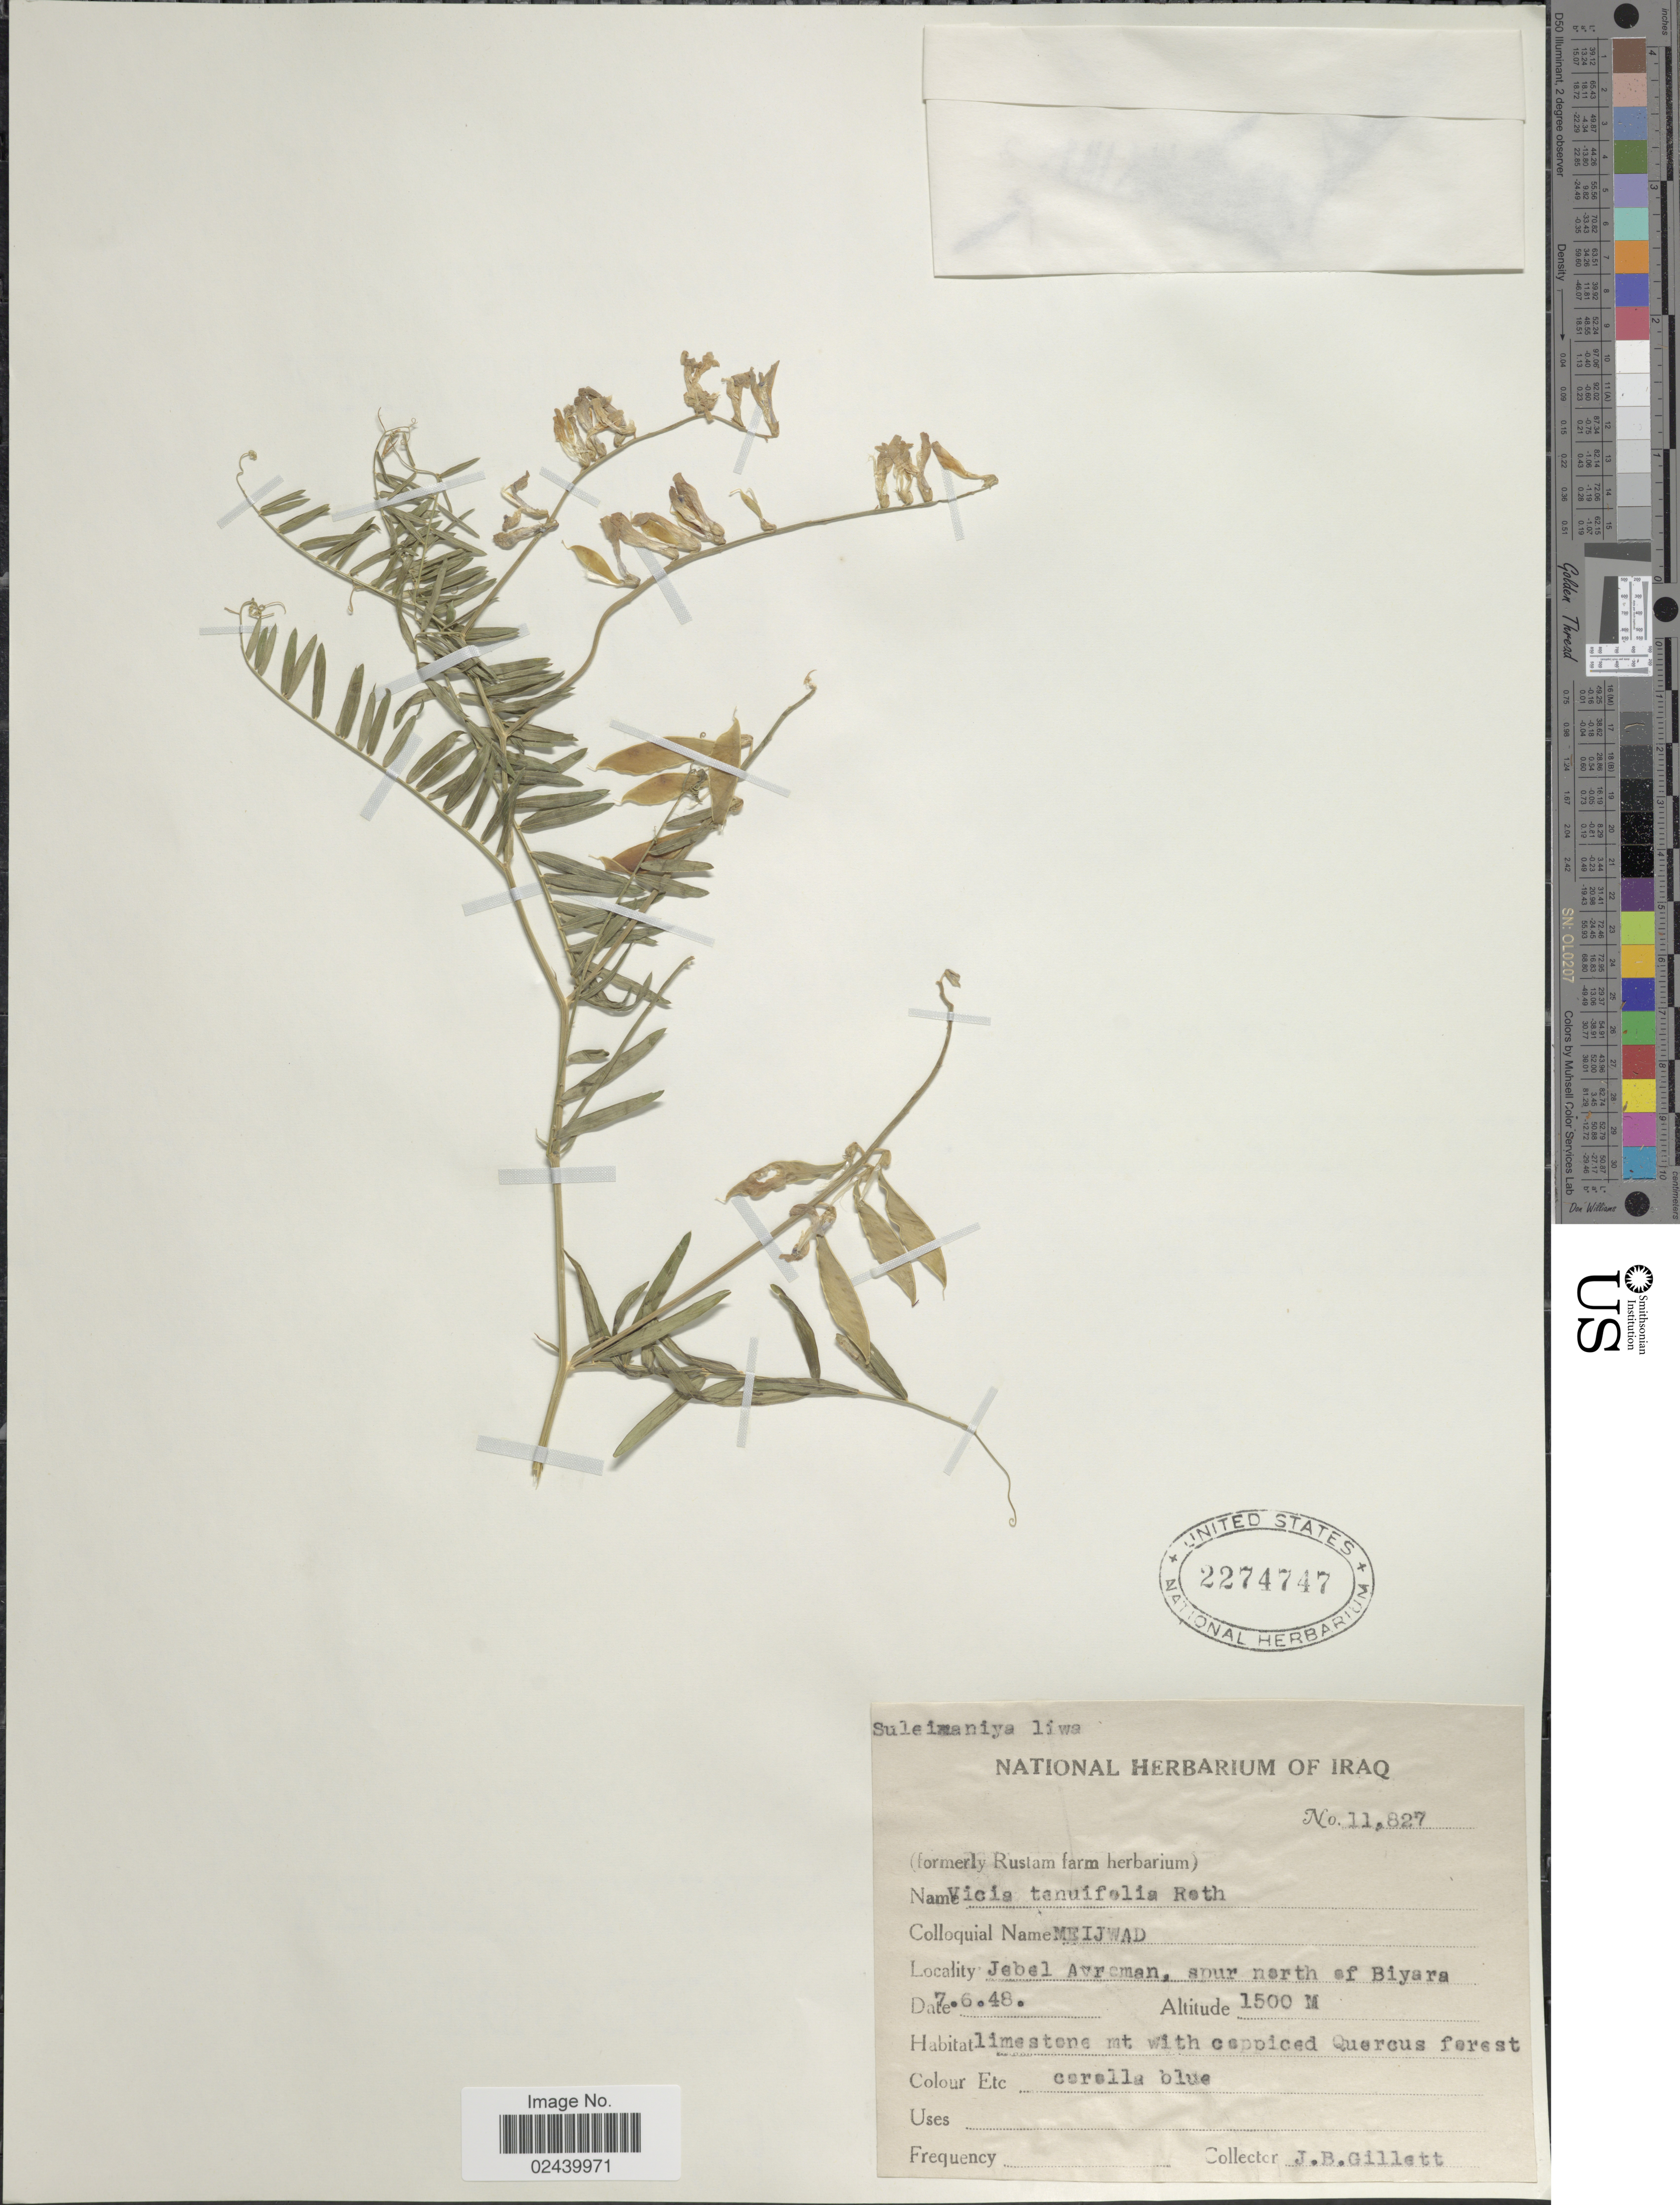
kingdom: Plantae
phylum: Tracheophyta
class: Magnoliopsida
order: Fabales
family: Fabaceae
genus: Vicia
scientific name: Vicia tenuifolia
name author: Ten.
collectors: J. B. Gillett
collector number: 11827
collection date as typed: Transcribed d/m/y: 7/6/48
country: Iraq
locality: Jebel Avreman, spur north of Biyara, limestone mt with cappiced Quercus forest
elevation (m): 1500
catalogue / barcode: US 2274747